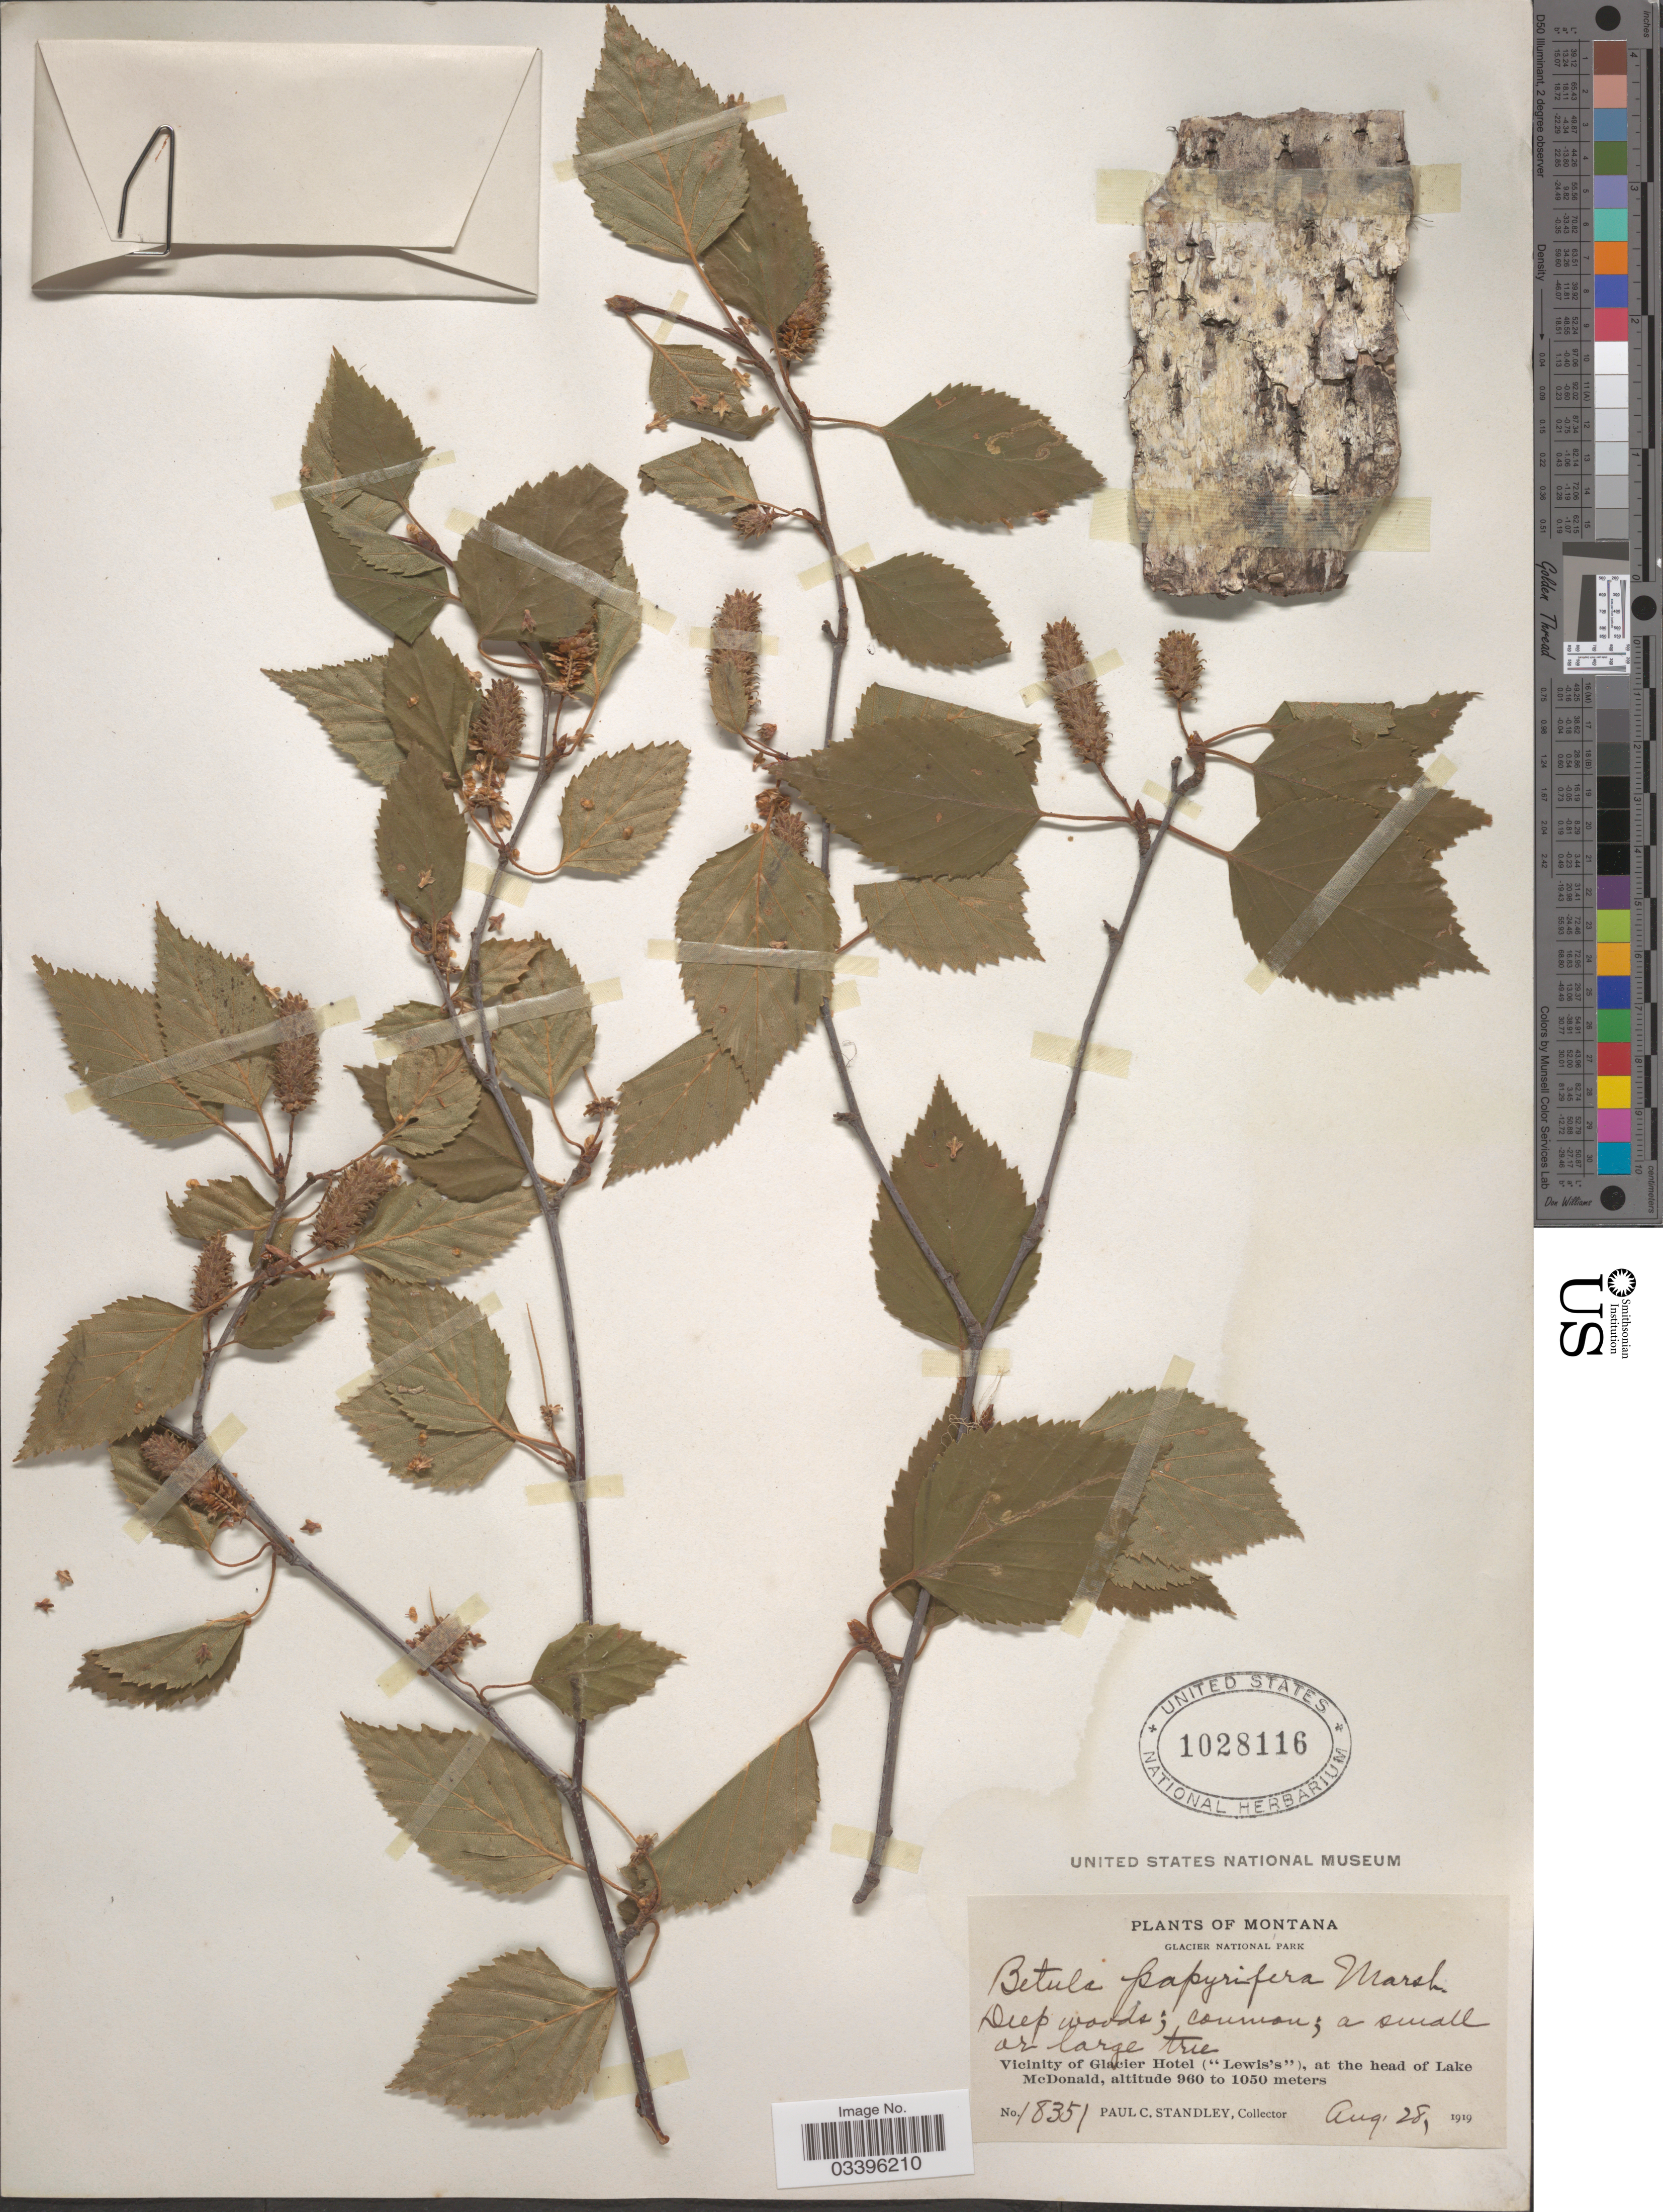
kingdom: Plantae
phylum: Tracheophyta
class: Magnoliopsida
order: Fagales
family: Betulaceae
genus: Betula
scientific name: Betula occidentalis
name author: Hook.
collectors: P. C. Standley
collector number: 18351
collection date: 1919-08-28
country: United States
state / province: Montana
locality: Glacier National Park. Vicinity of Glacier Hotel ("Lewis's"), at the head of Lake McDonald.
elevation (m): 960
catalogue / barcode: US 1028116